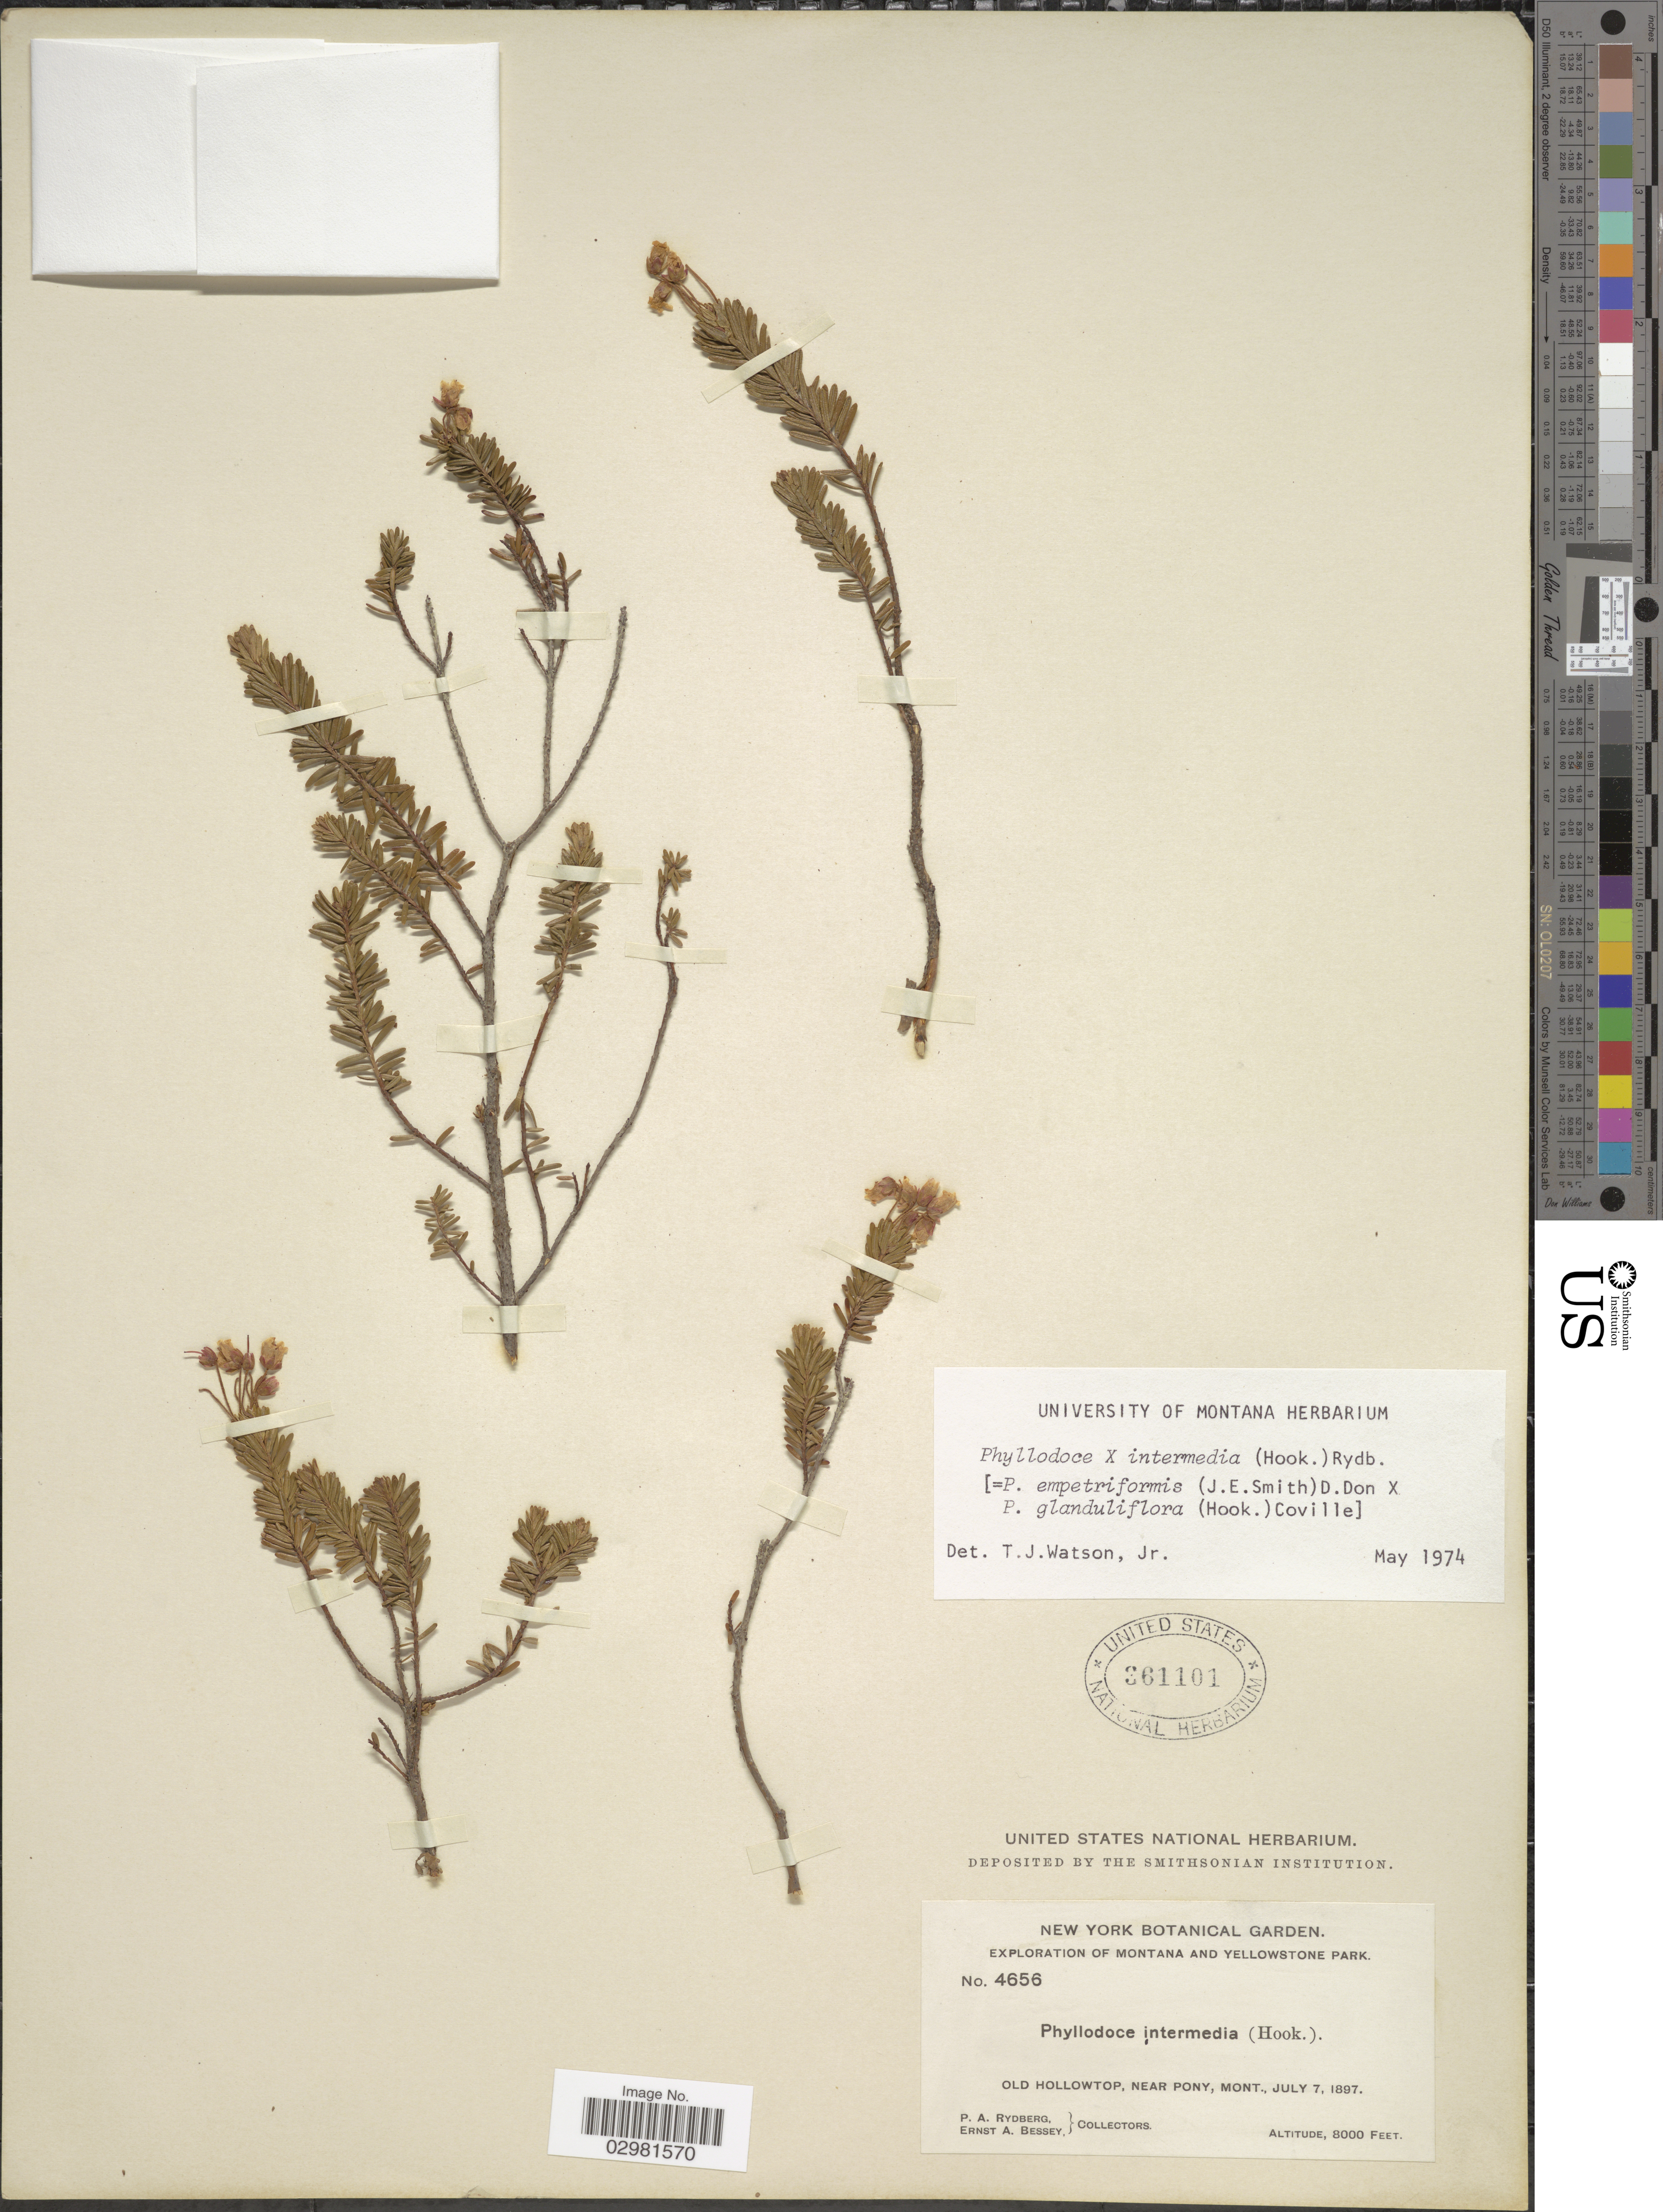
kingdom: Plantae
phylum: Tracheophyta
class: Magnoliopsida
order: Ericales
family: Ericaceae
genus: Phyllodoce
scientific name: Phyllodoce intermedia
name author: (Hook.) Rydb.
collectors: P. A. Rydberg & E. A. Bessey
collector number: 4656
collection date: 1897-07-07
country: United States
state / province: Montana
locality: Yellowstone Park, Old Hollowtop, Near Pony, Mont.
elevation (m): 2438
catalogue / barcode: US 361101